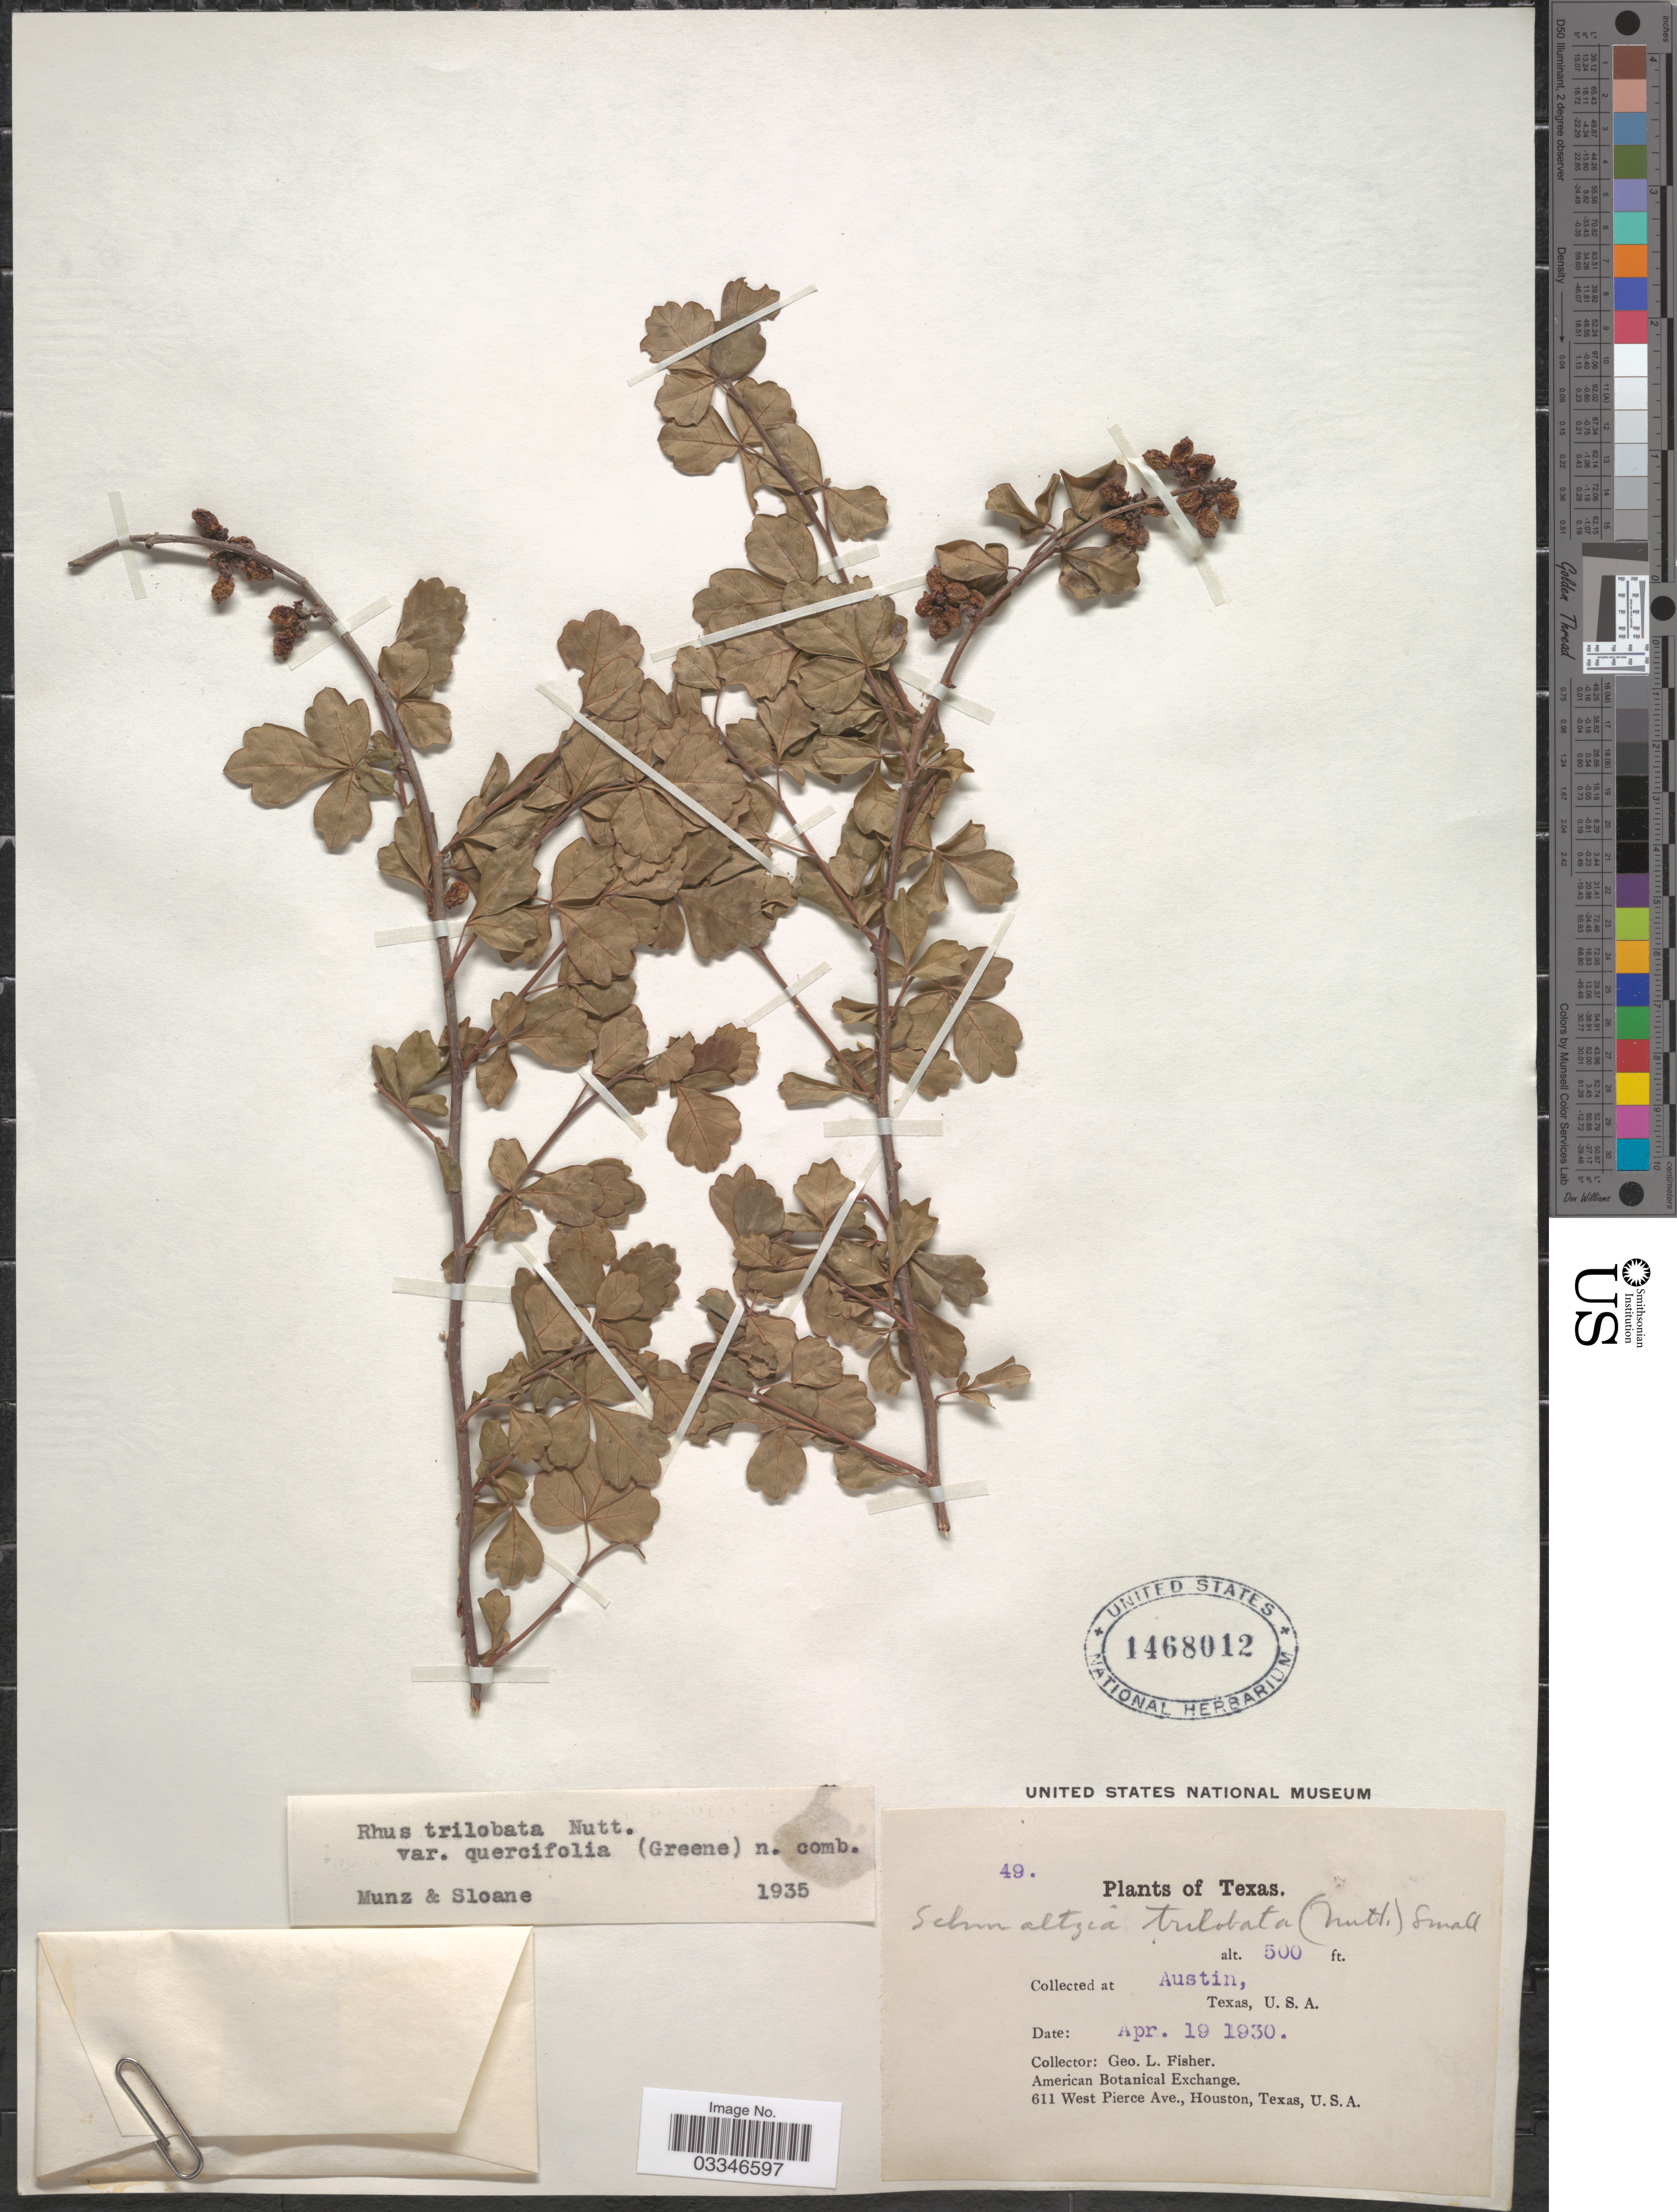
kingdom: Plantae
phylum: Tracheophyta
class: Magnoliopsida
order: Sapindales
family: Anacardiaceae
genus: Rhus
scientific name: Rhus trilobata var. quercifolia (Greene) Munz & Sloane ined.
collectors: G. L. Fisher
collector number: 49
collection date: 1930-04-19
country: United States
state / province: Texas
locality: Austin.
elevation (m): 152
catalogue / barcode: US 1468012